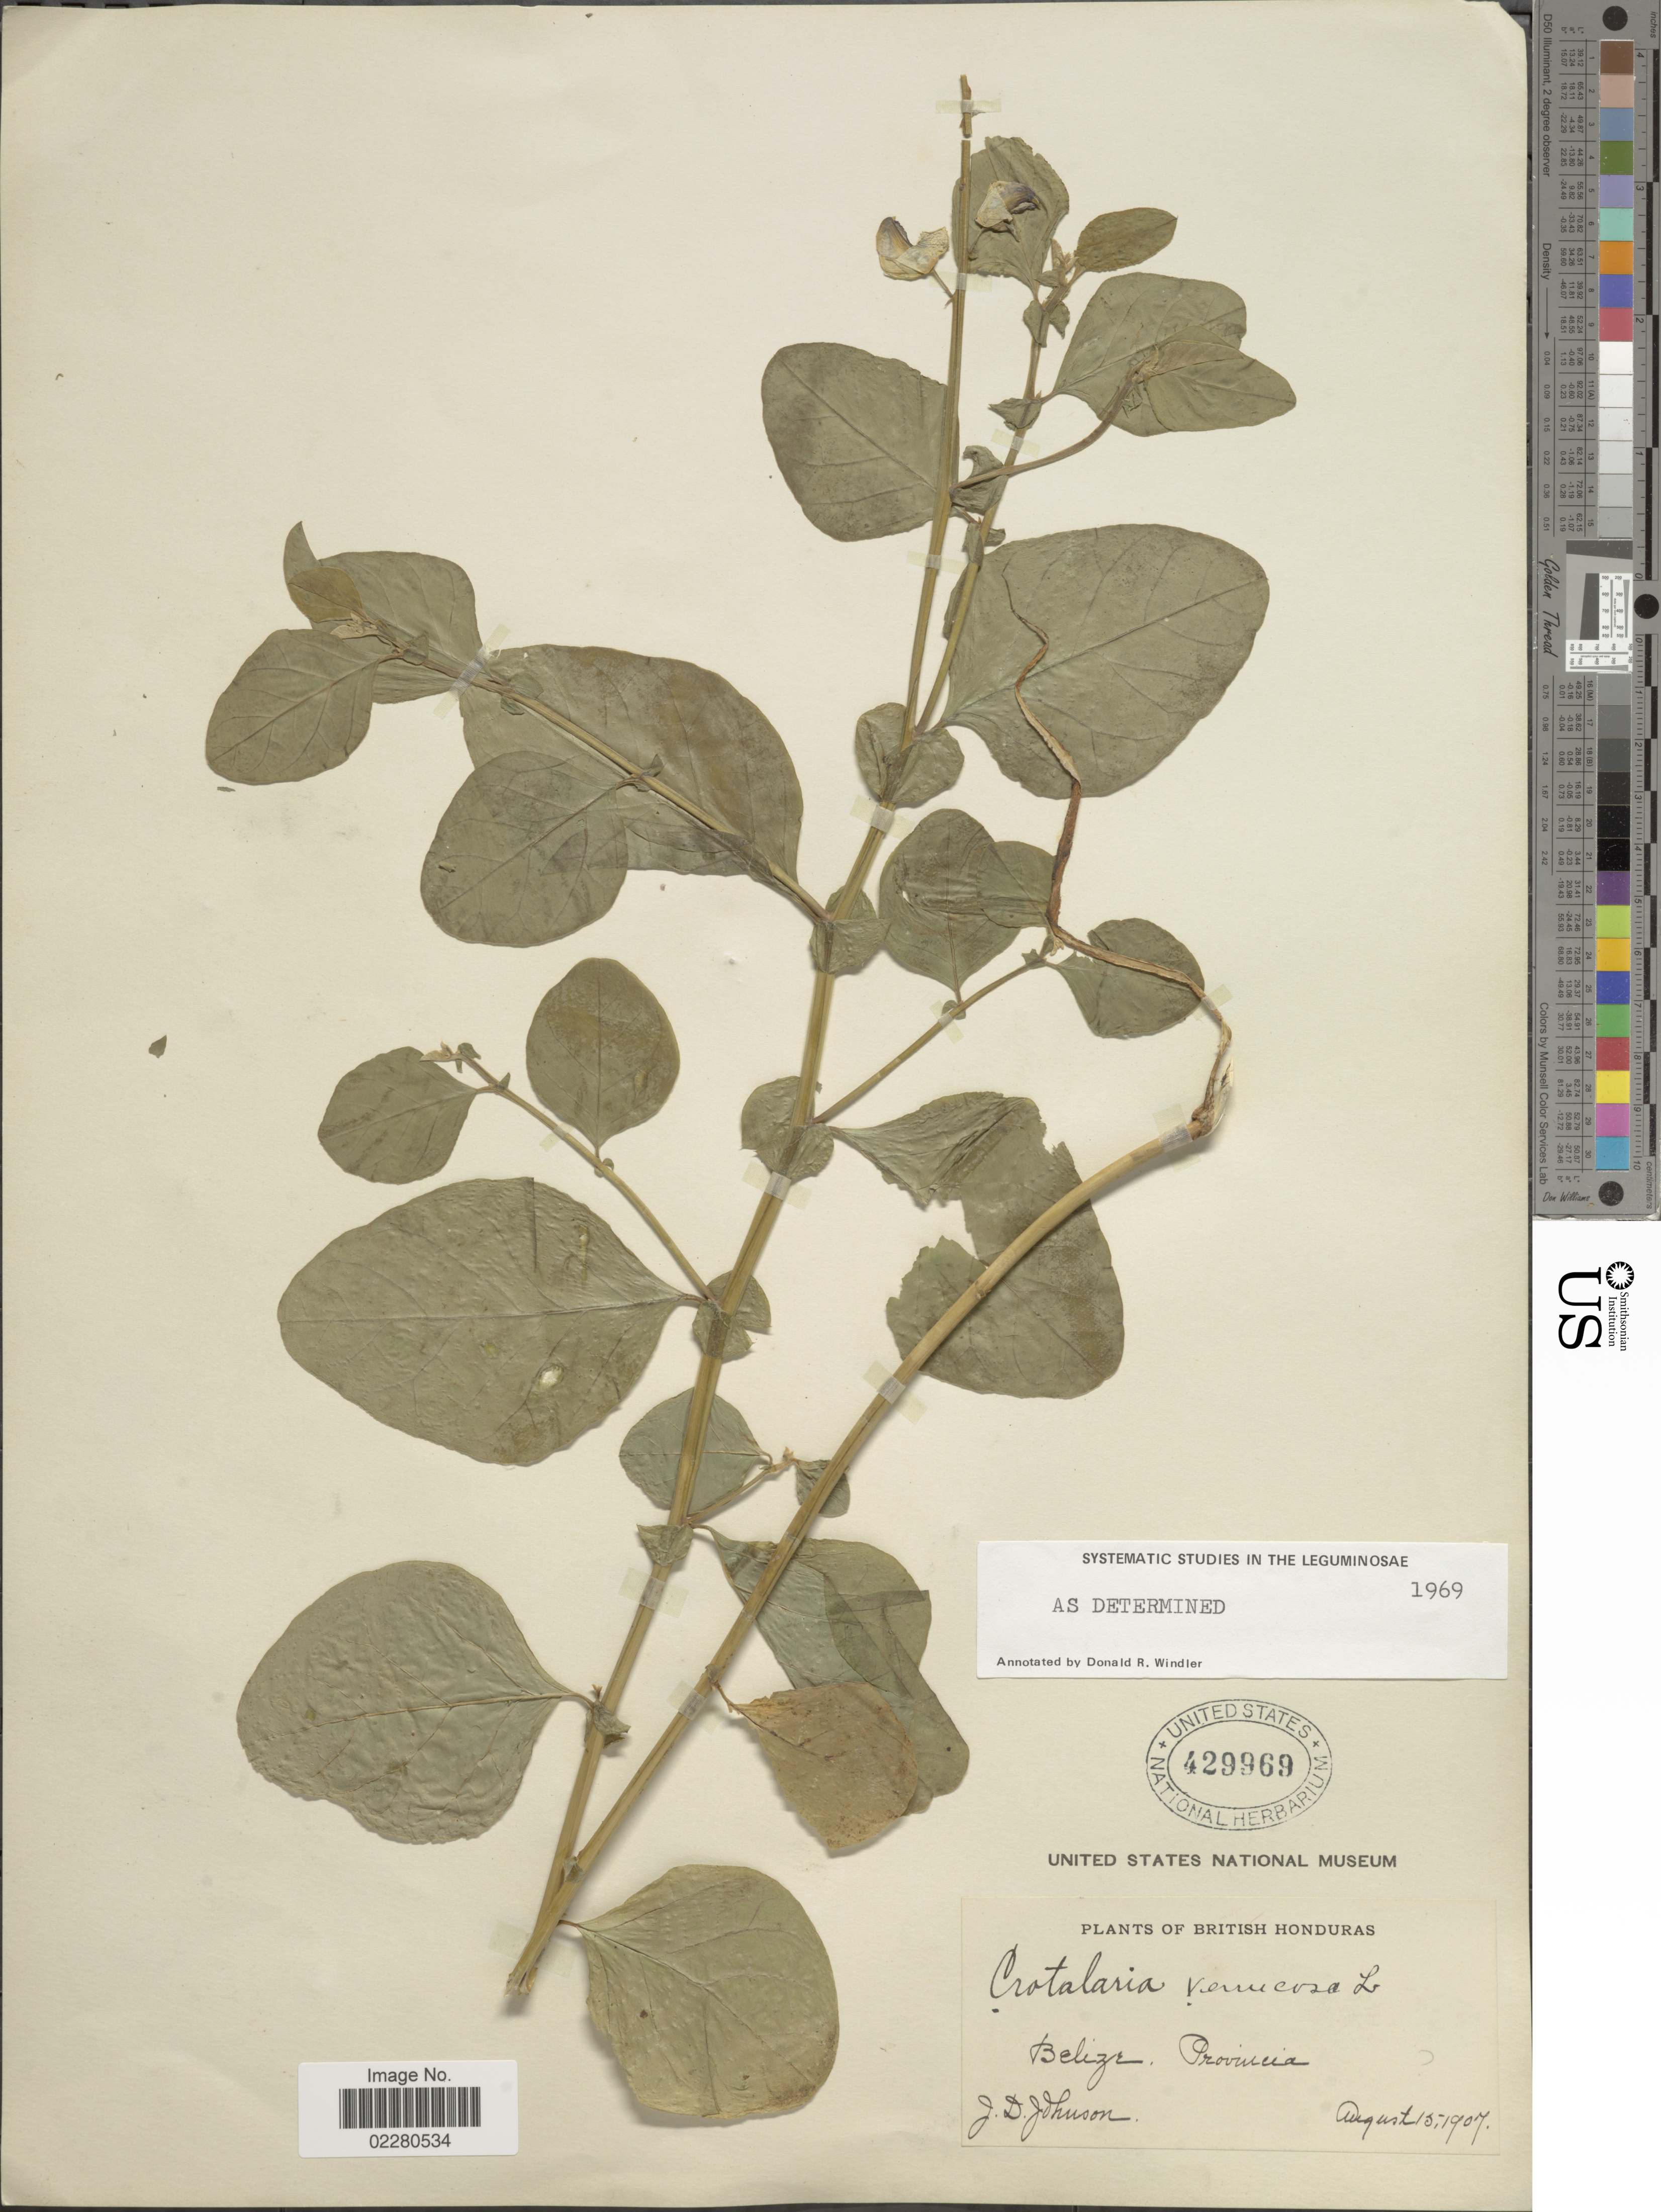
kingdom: Plantae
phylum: Tracheophyta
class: Magnoliopsida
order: Fabales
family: Fabaceae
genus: Crotalaria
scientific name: Crotalaria verrucosa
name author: L.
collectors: J. D. Johnson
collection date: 1907-08-15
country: Belize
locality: British Honduras. Provincia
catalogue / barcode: US 429969